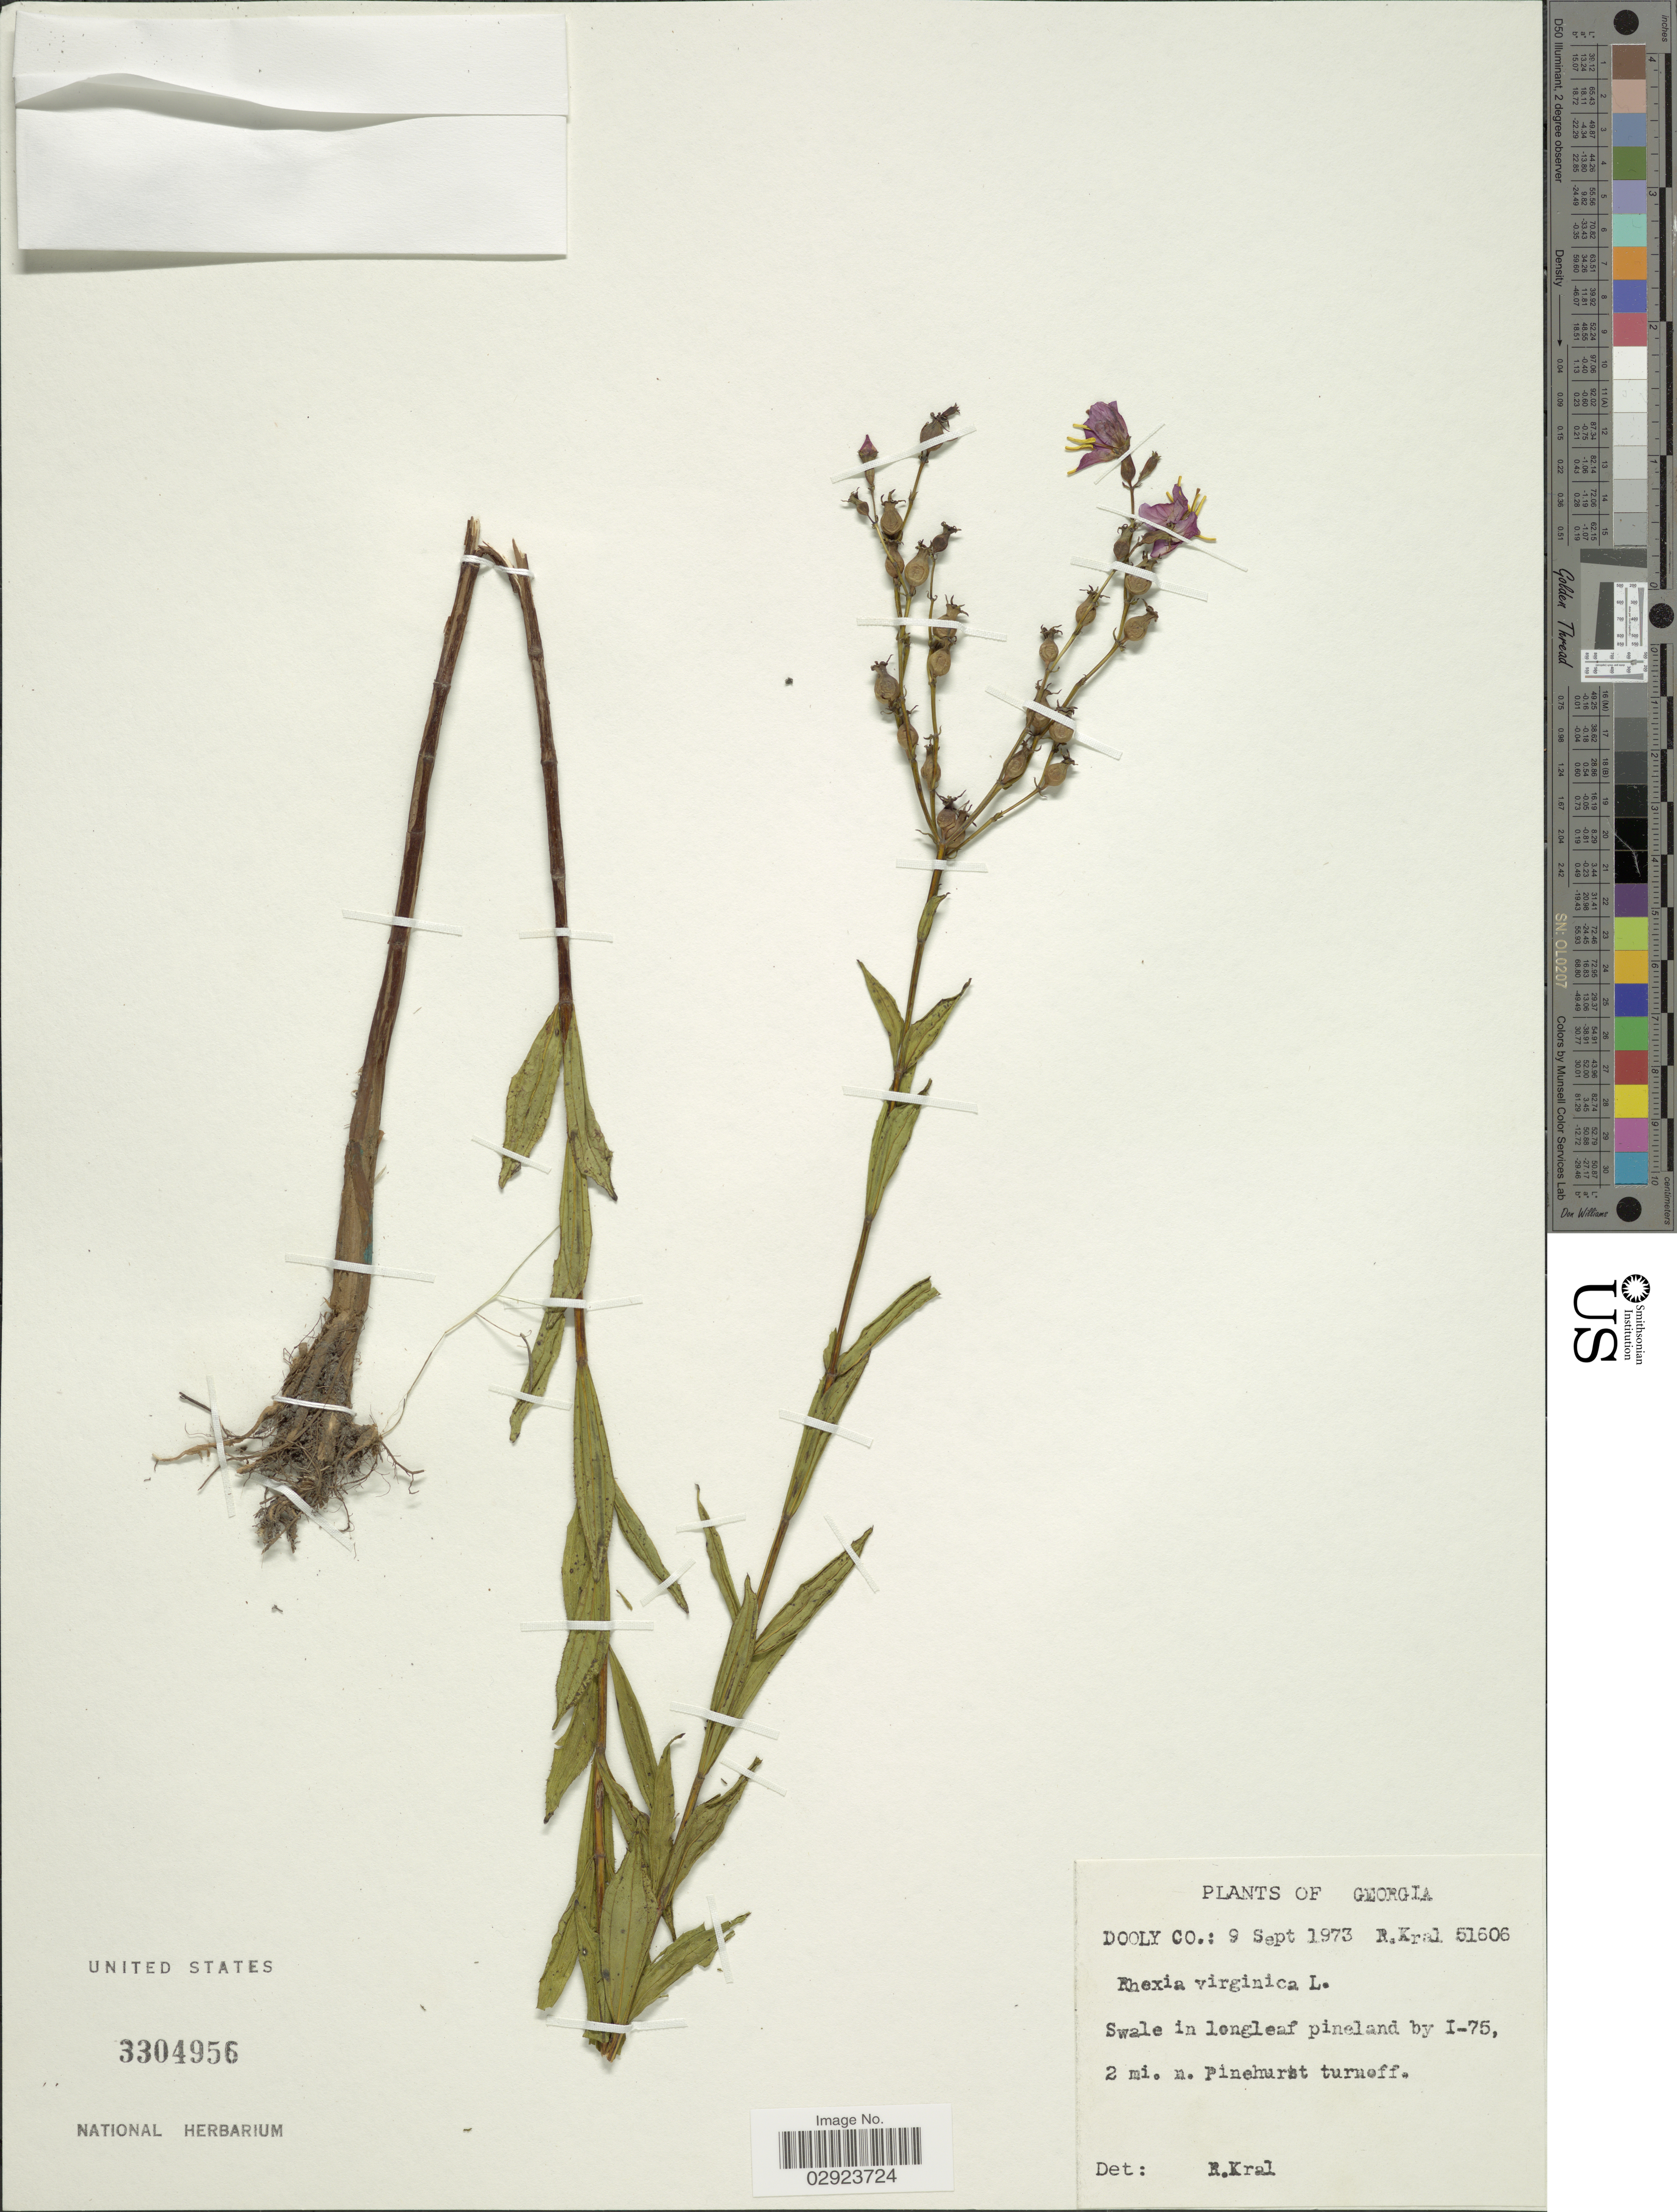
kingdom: Plantae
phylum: Tracheophyta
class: Magnoliopsida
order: Myrtales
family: Melastomataceae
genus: Rhexia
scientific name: Rhexia virginica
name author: L.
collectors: R. Kral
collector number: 51606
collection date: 1973-09-09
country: United States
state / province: Georgia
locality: Dooly Co. 2 mi. n. Pinehurst turnoff.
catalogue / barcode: US 3304956